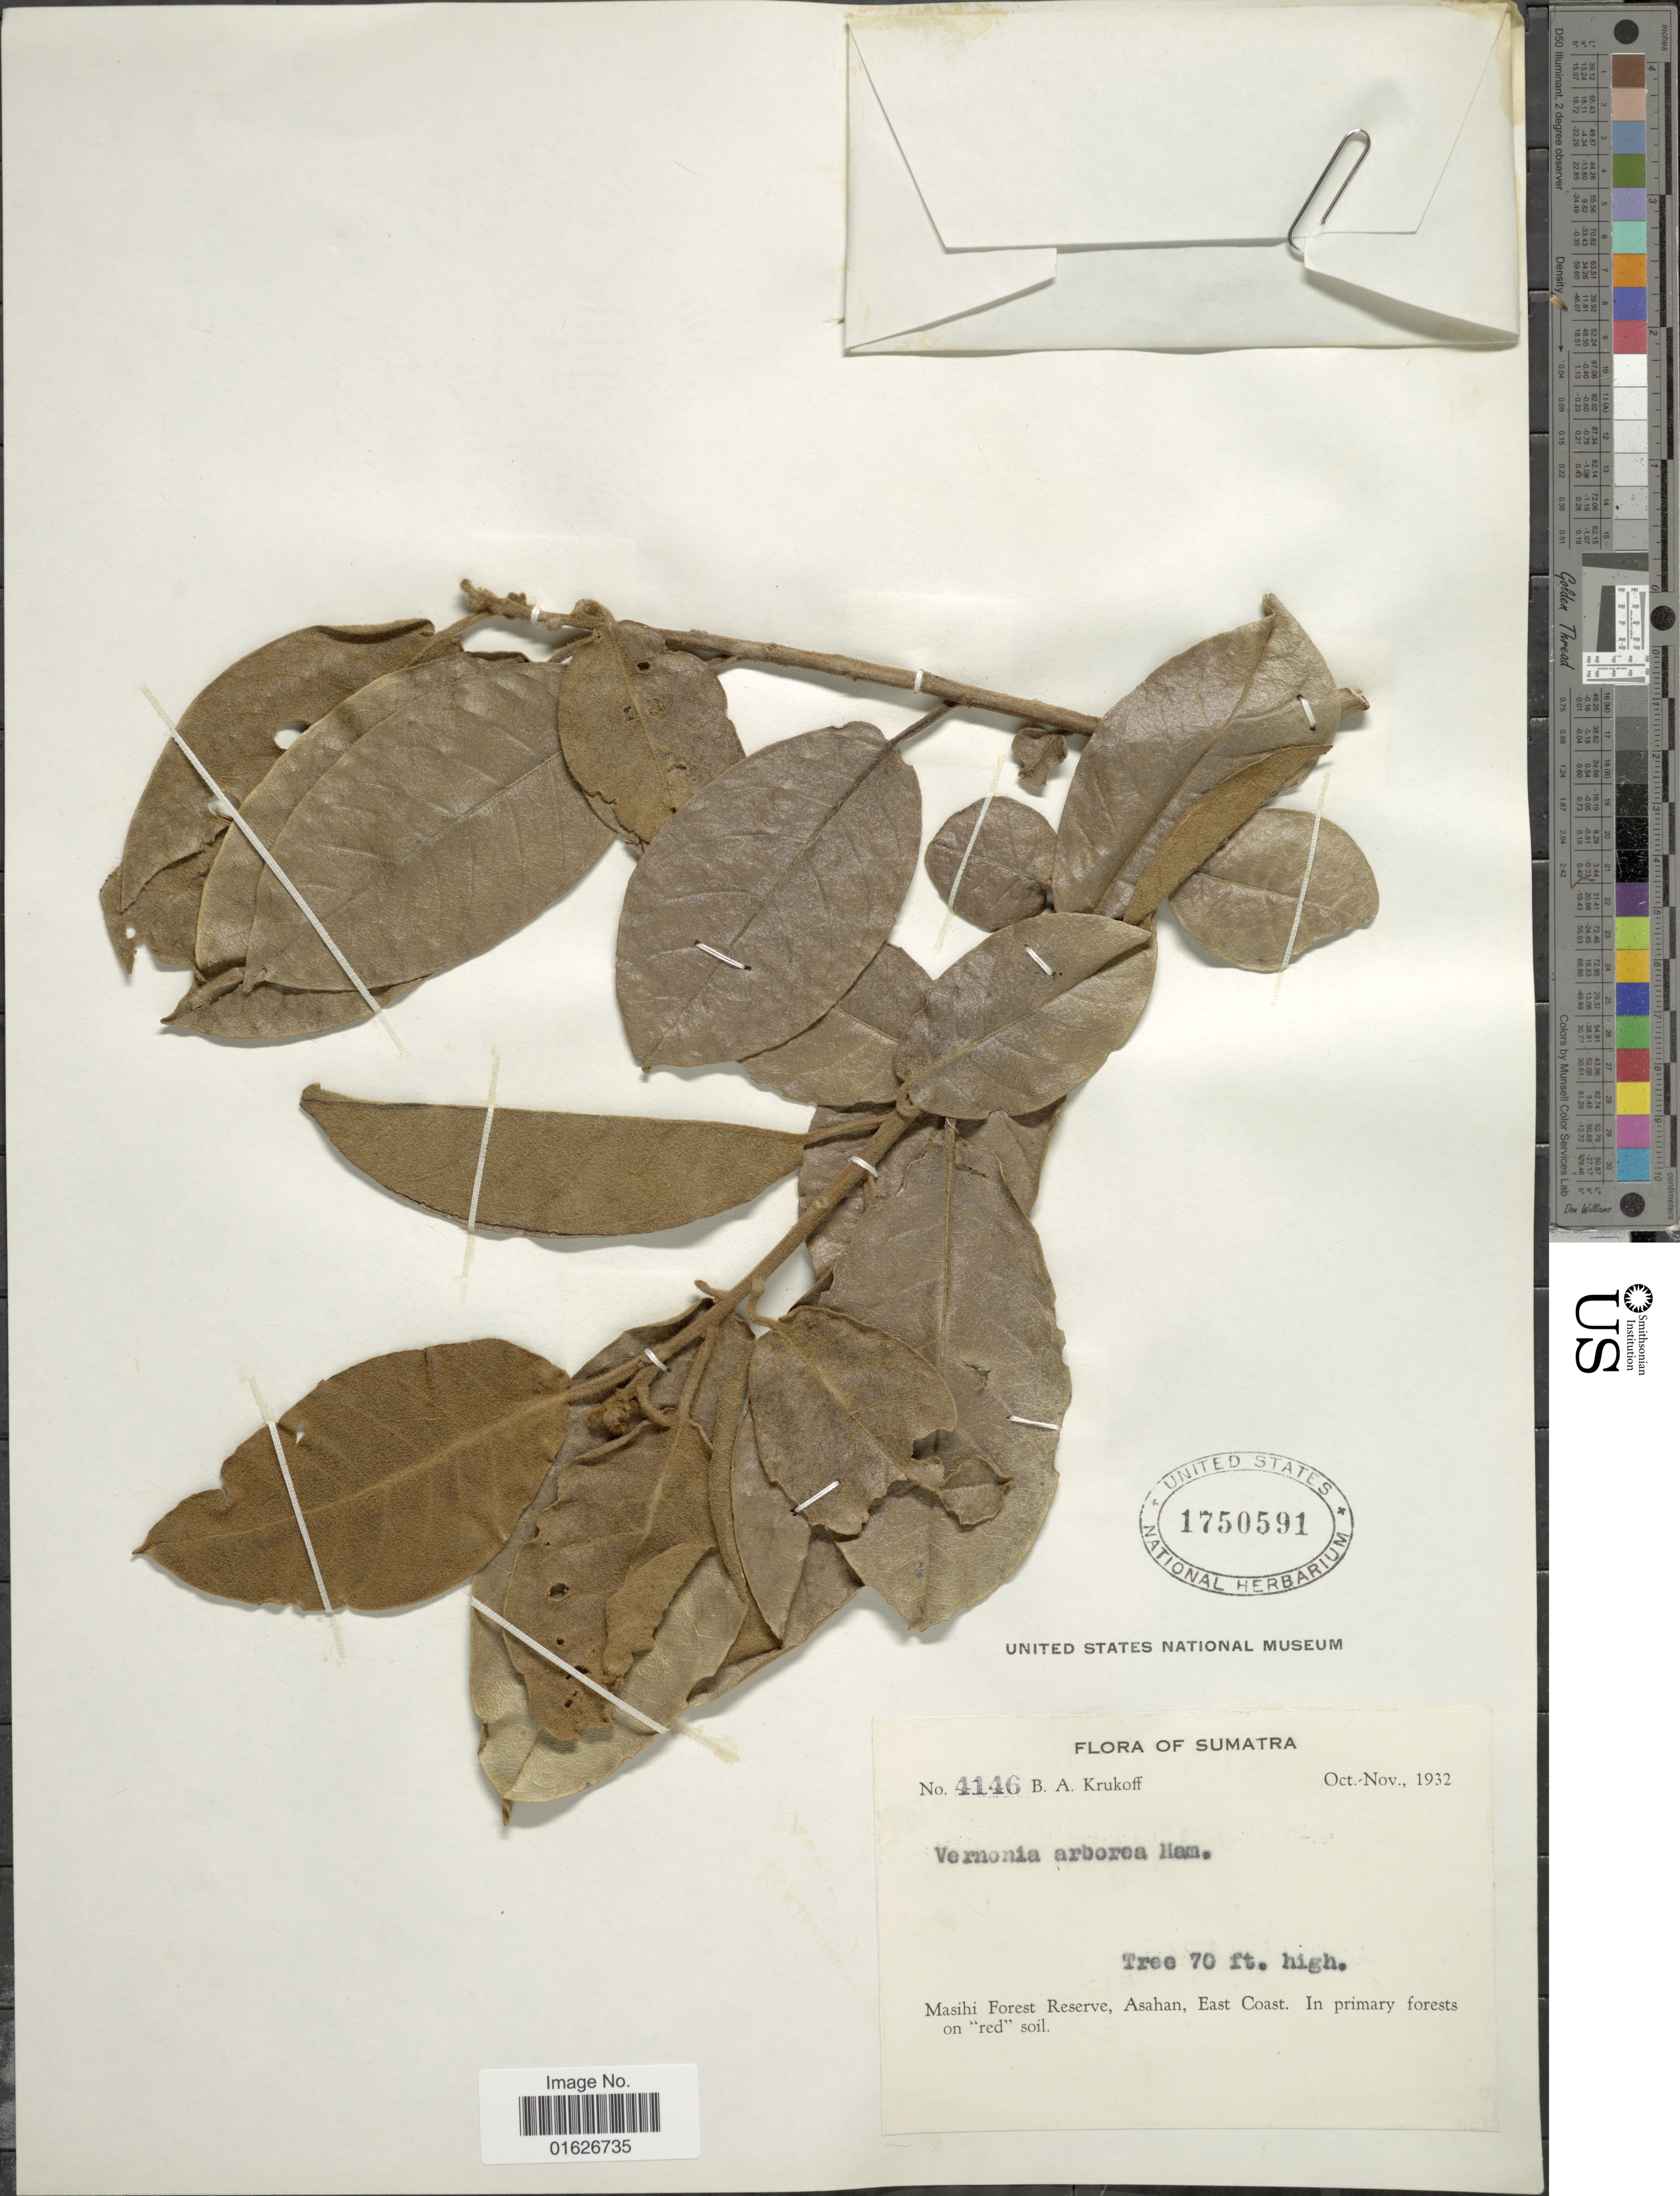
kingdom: Plantae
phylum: Tracheophyta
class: Magnoliopsida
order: Asterales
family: Asteraceae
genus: Strobocalyx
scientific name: Strobocalyx arborea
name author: (Buch.-Ham.) Sch. Bip.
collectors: B. A. Krukoff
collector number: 4146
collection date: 1932-10/1932-11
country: Indonesia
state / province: Sumatra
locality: Masihi forest Reserve, Asahan, East Coast.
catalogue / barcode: US 1750591